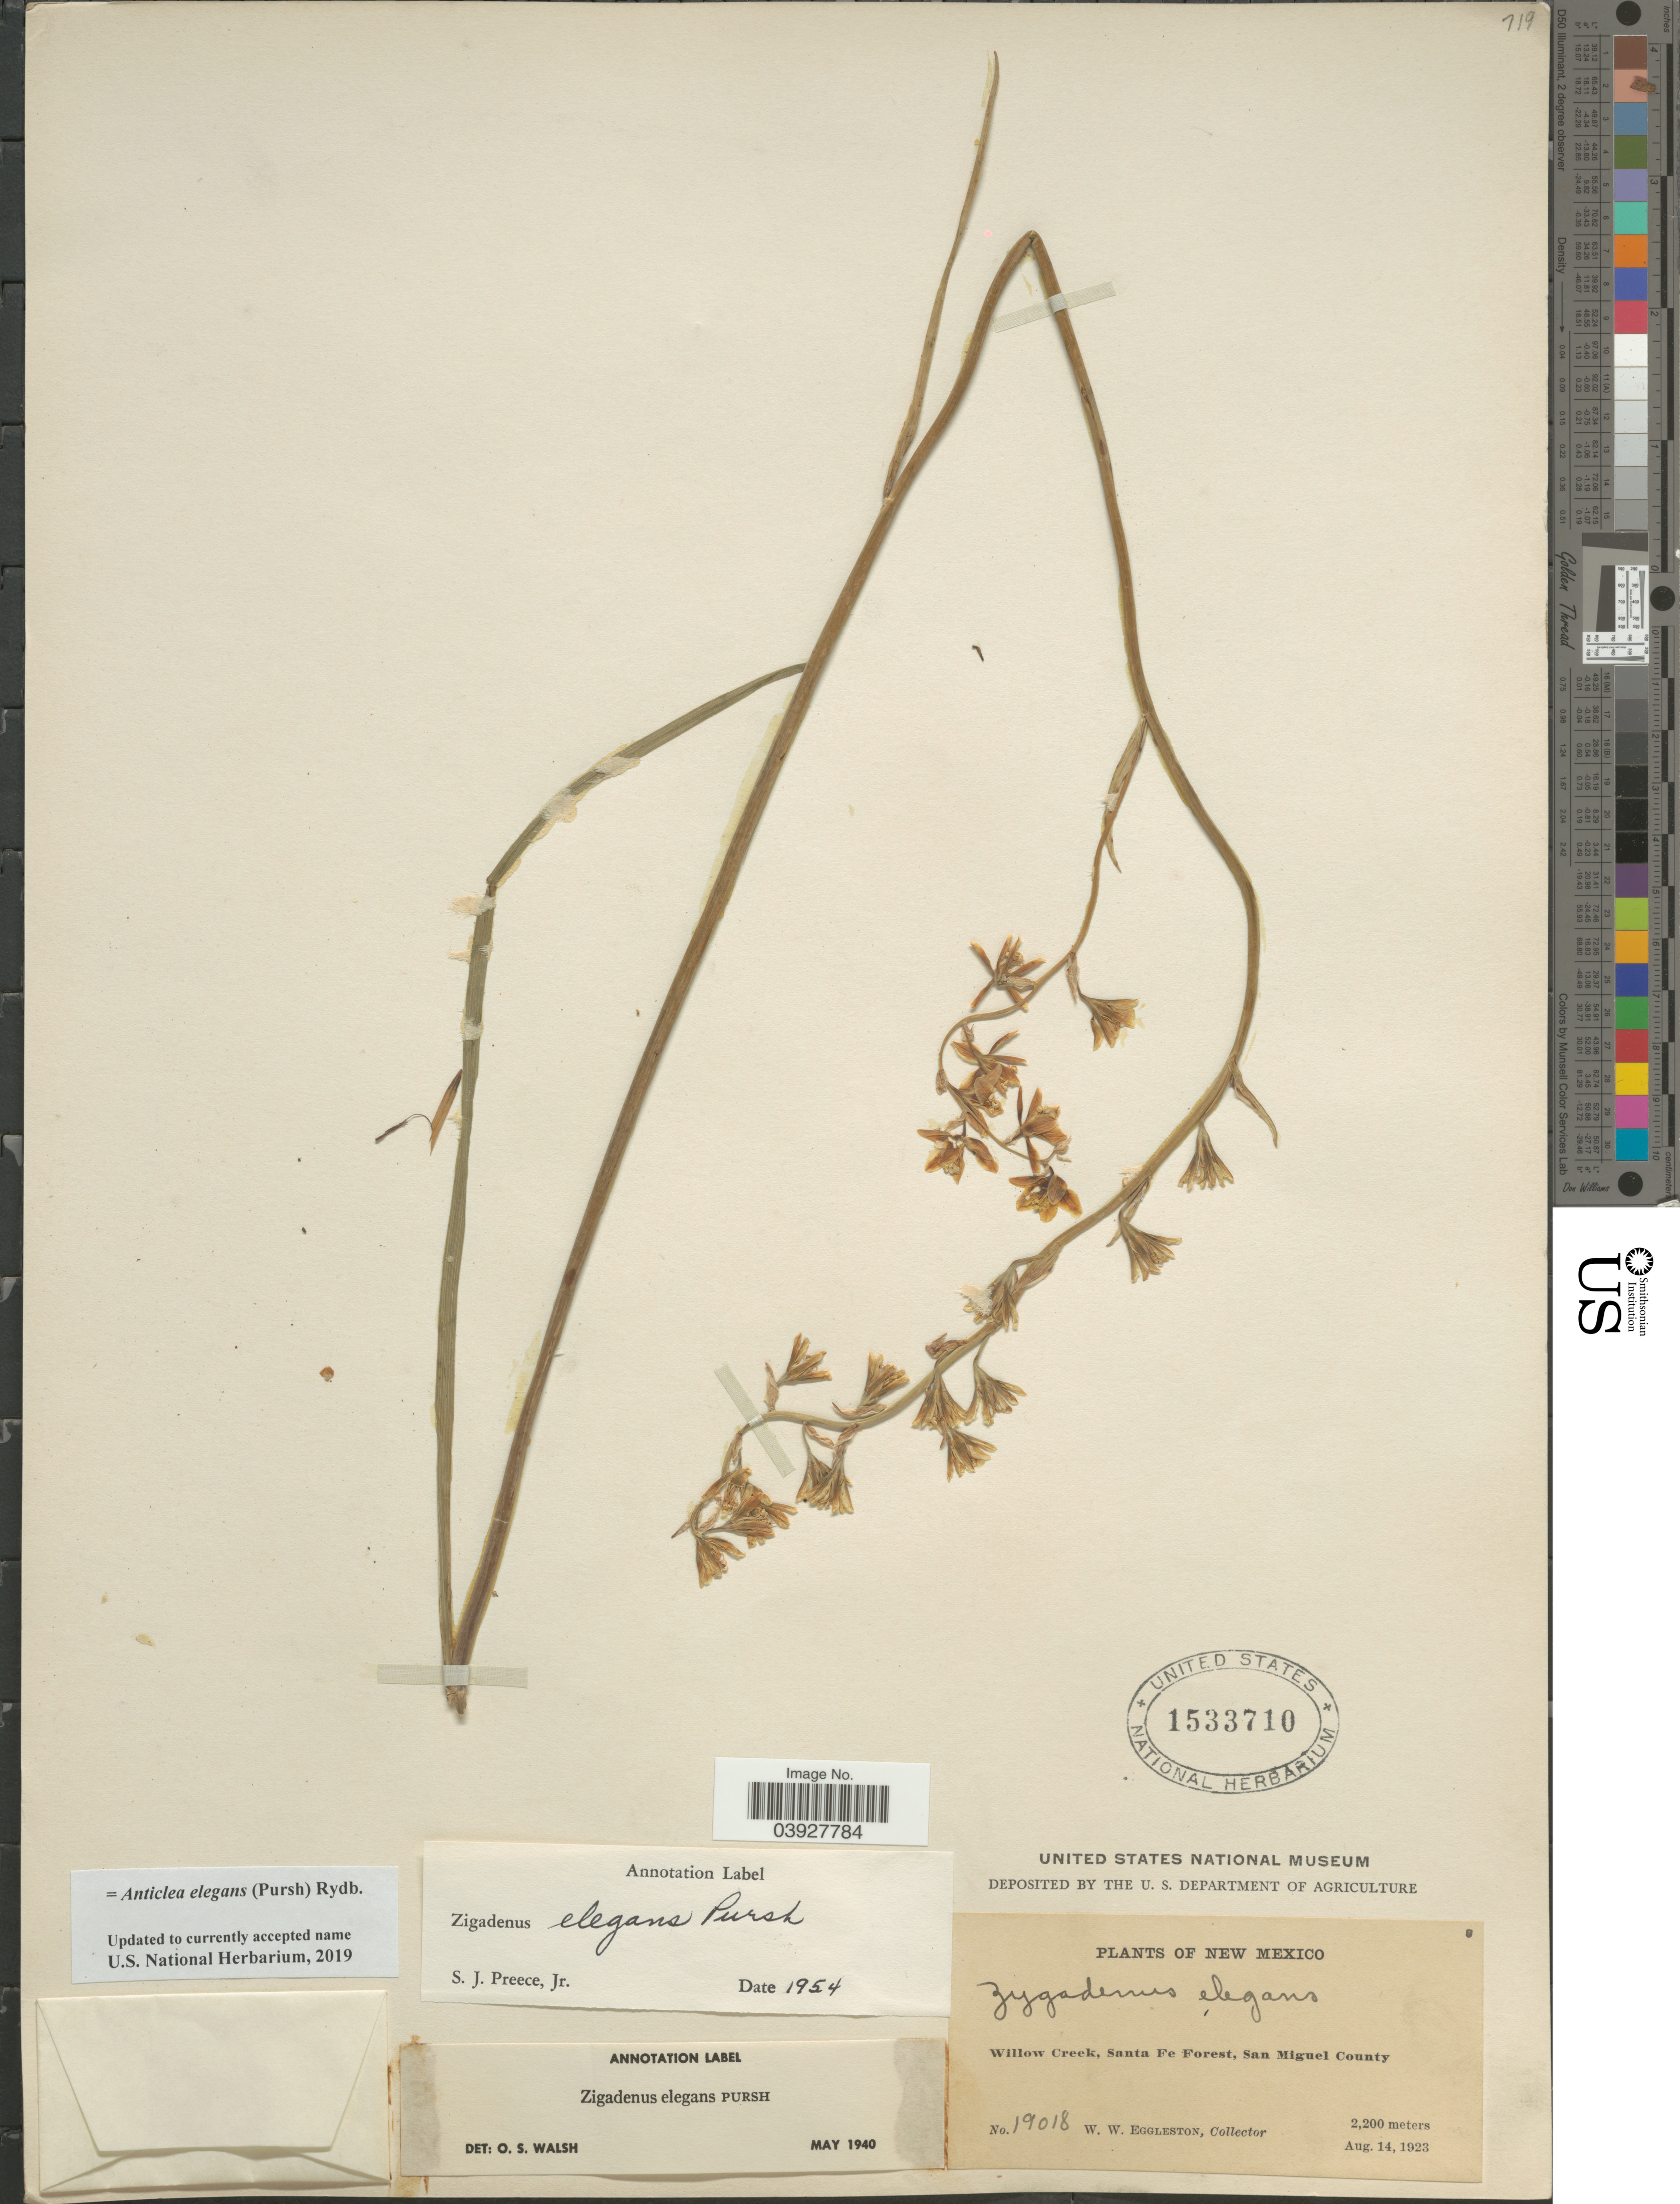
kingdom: Plantae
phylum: Tracheophyta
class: Liliopsida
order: Liliales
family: Melanthiaceae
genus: Anticlea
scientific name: Anticlea elegans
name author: (Pursh) Rydb.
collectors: W. W. Eggleston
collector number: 19018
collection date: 1923-08-14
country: United States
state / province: New Mexico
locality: Willow Creek, Santa Fe Forest, San Miguel County.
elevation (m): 2200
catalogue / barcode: US 1533710